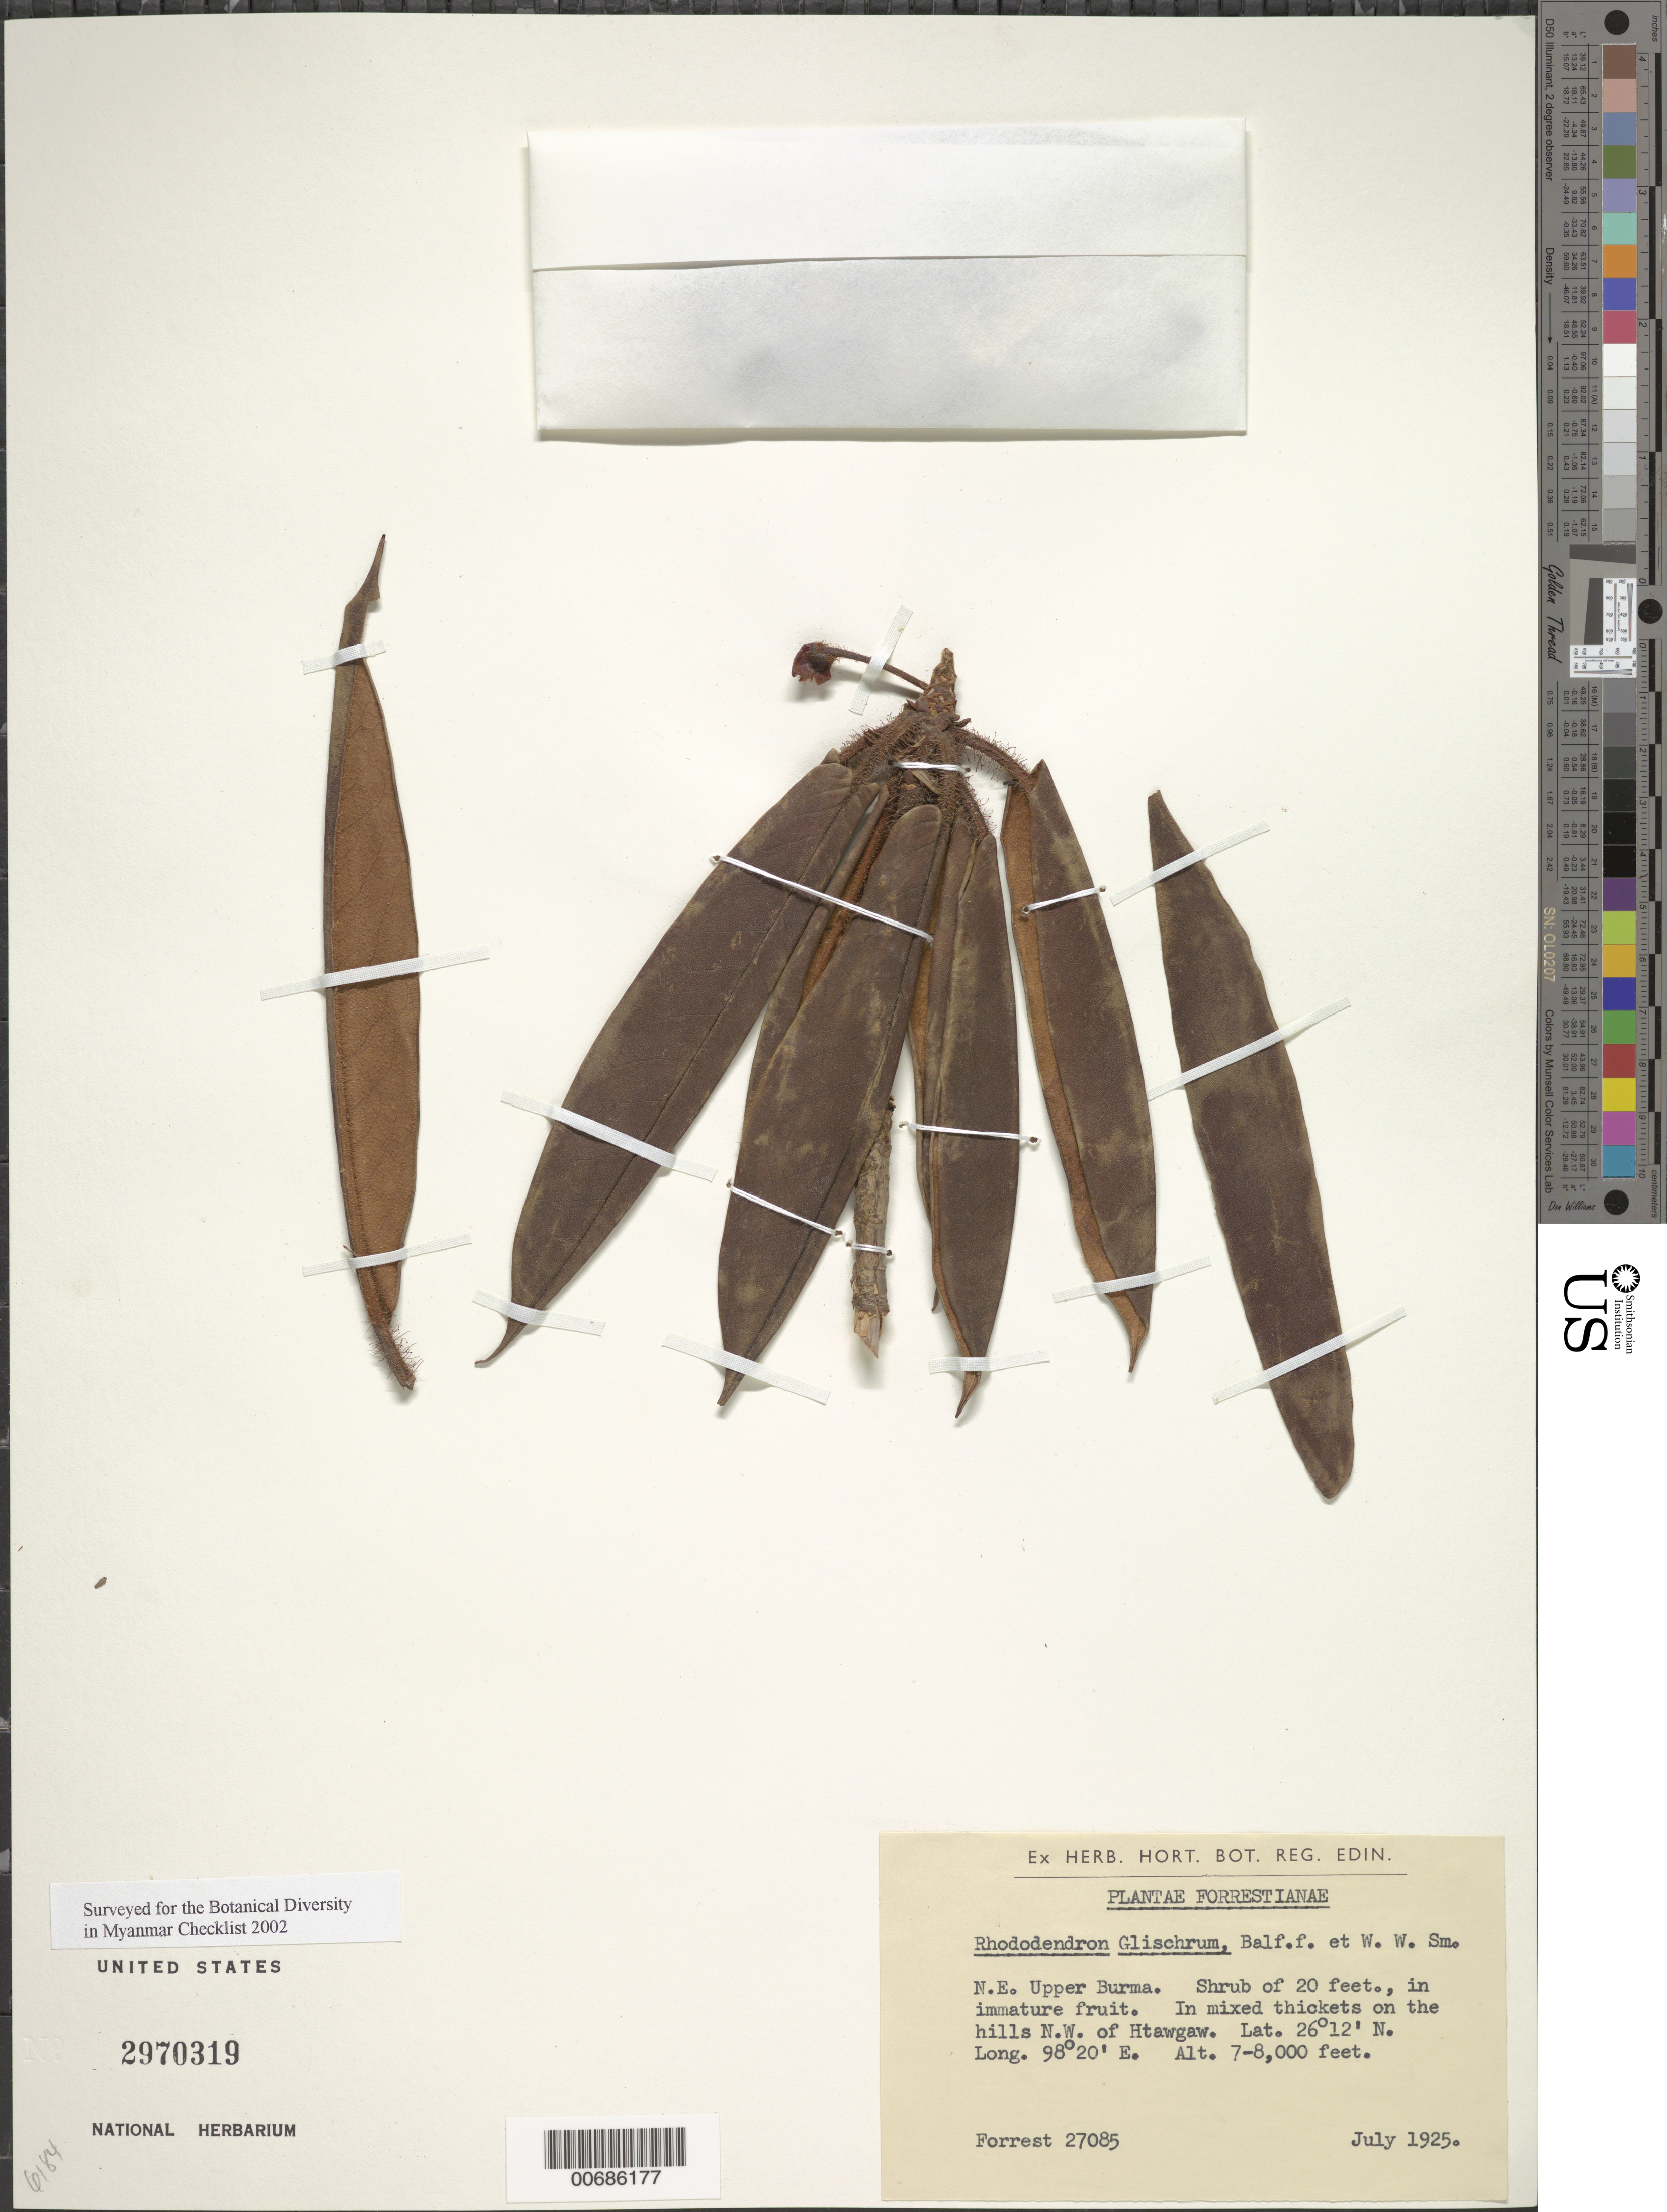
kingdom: Plantae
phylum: Tracheophyta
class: Magnoliopsida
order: Ericales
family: Ericaceae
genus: Rhododendron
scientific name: Rhododendron glischrum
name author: Balf. f. & W.W. Sm.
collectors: G. Forrest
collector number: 27085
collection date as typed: Jul 1925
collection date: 1925-07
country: Myanmar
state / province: Kachin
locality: Htawgaw, NE of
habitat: Mixed thickets on hills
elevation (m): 2134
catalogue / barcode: US 2970319